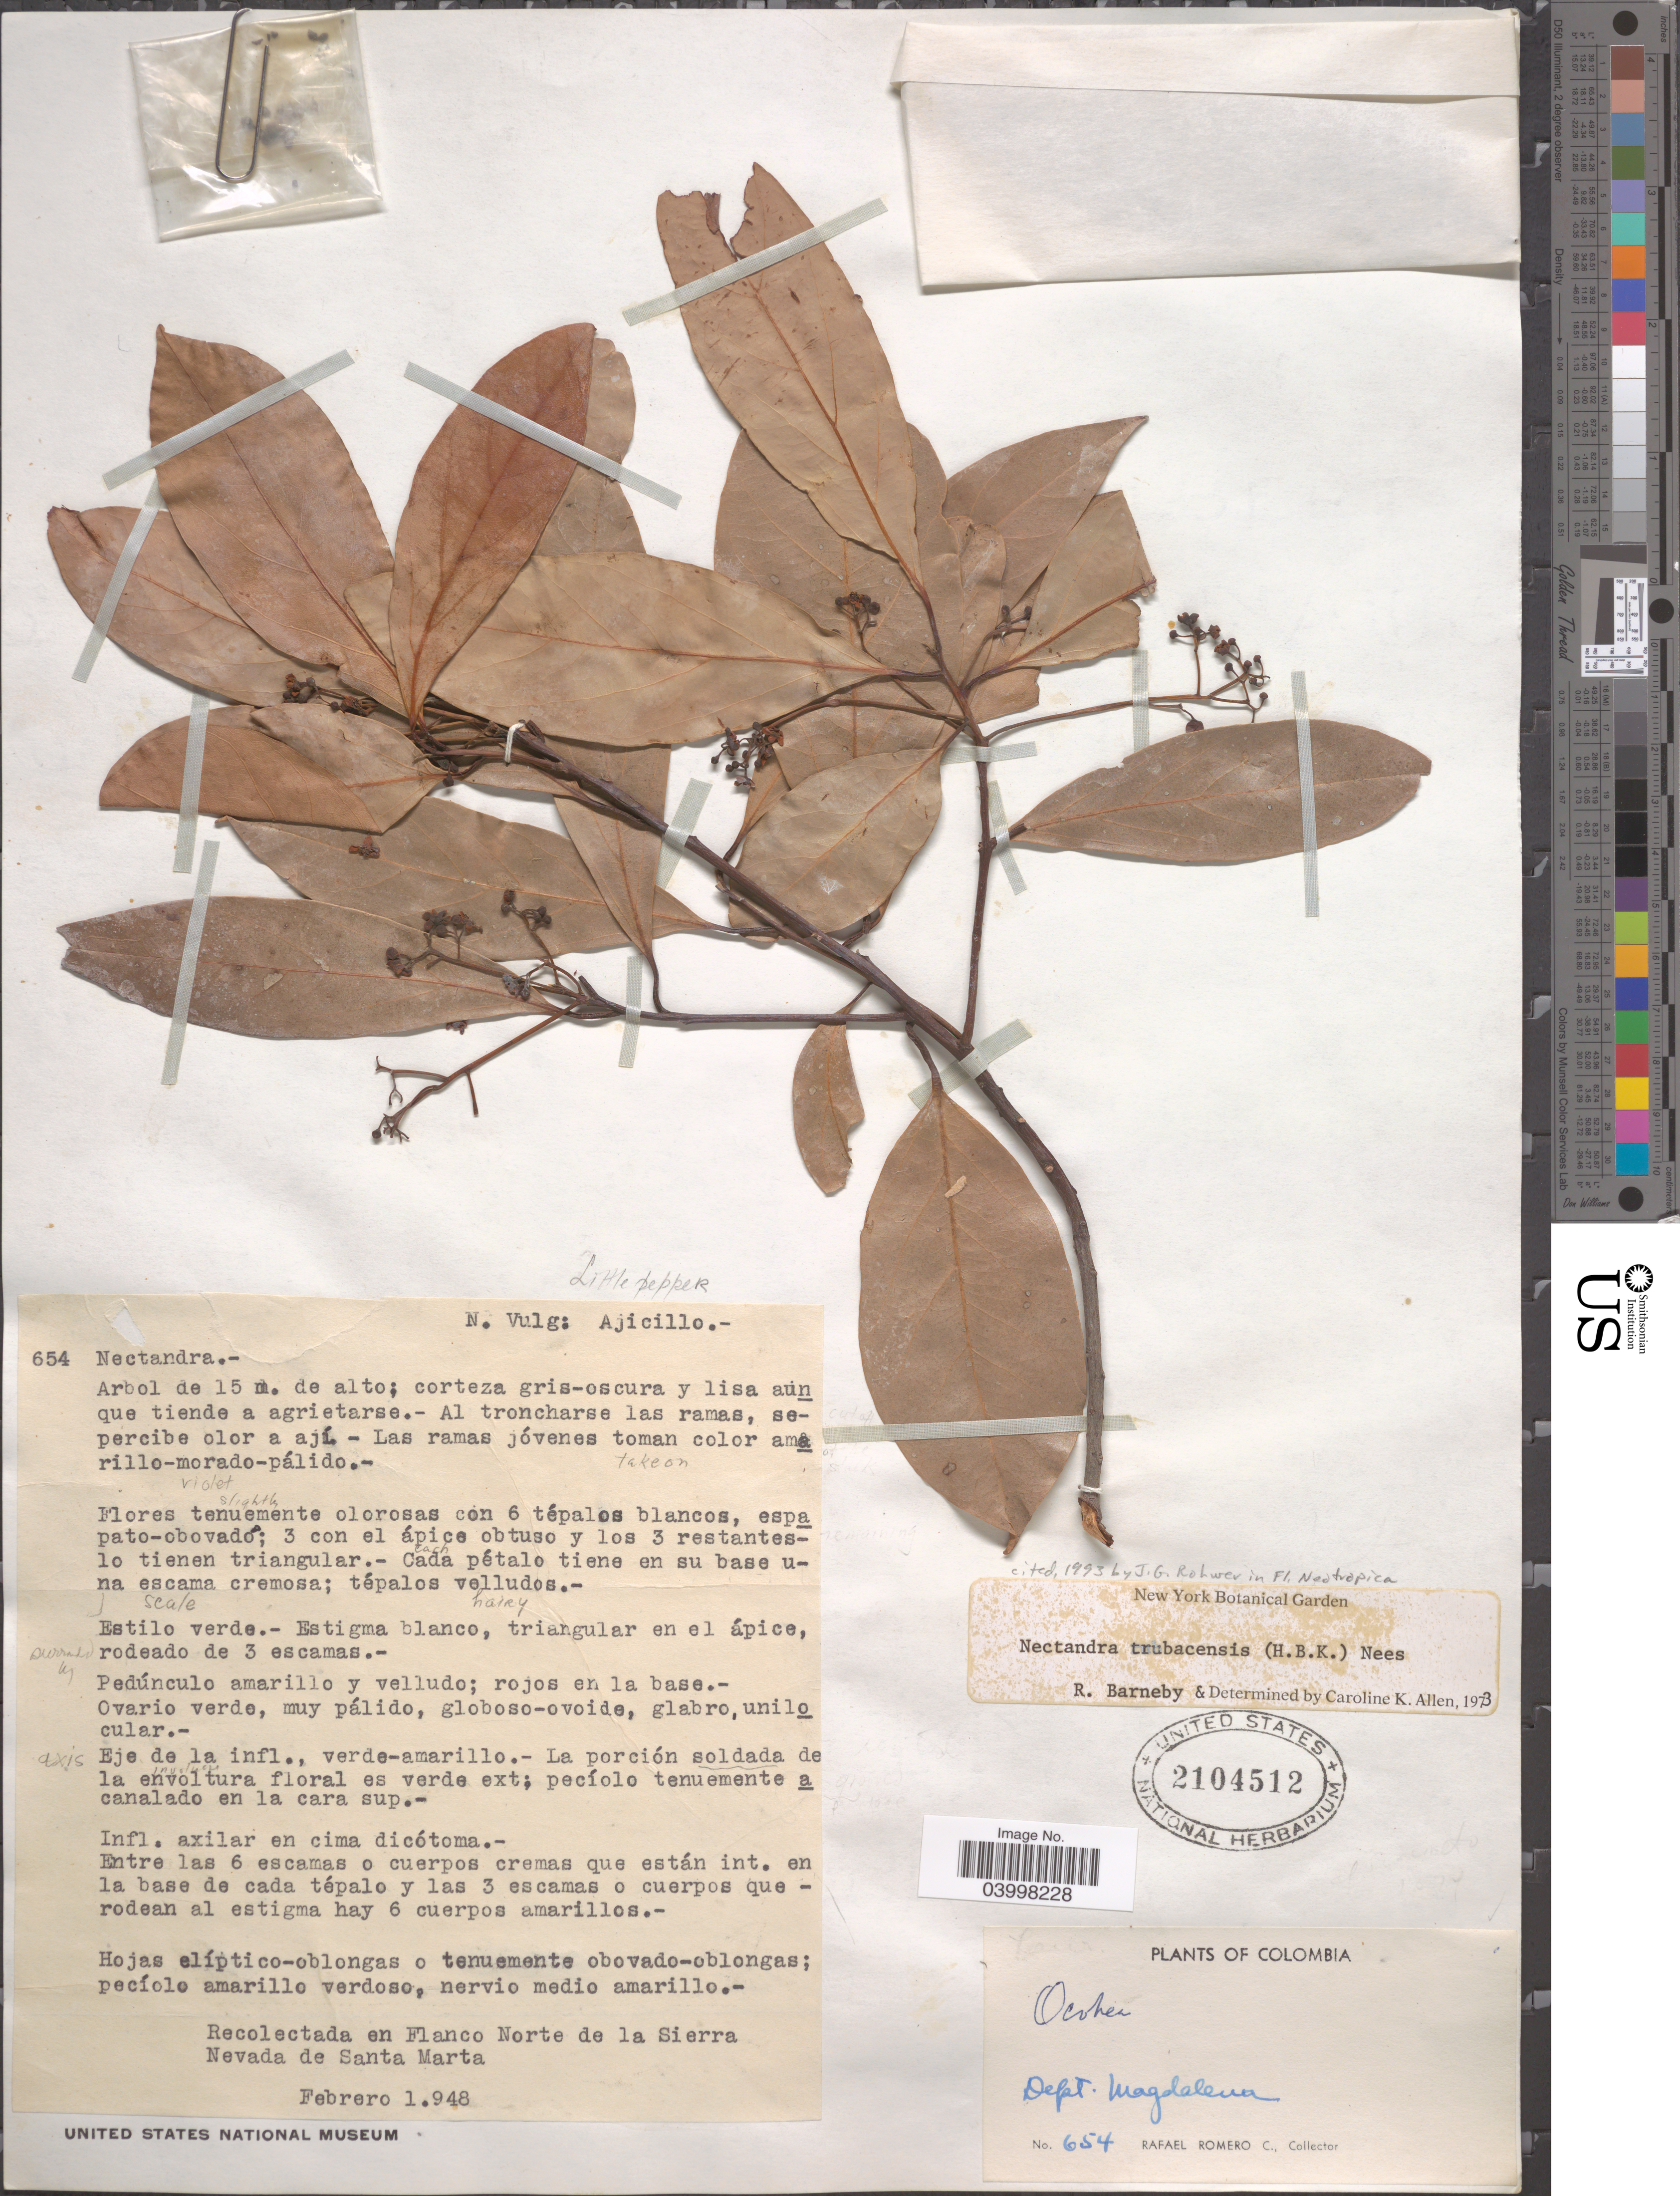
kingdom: Plantae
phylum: Tracheophyta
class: Magnoliopsida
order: Laurales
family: Lauraceae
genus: Nectandra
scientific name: Nectandra turbacensis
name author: (Kunth) Nees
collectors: R. Romero Castañeda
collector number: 654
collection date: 1948-02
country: Colombia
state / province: Magdalena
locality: En Flanco Norte de la Sierra Nevada de Santa Marta.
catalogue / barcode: US 2104512